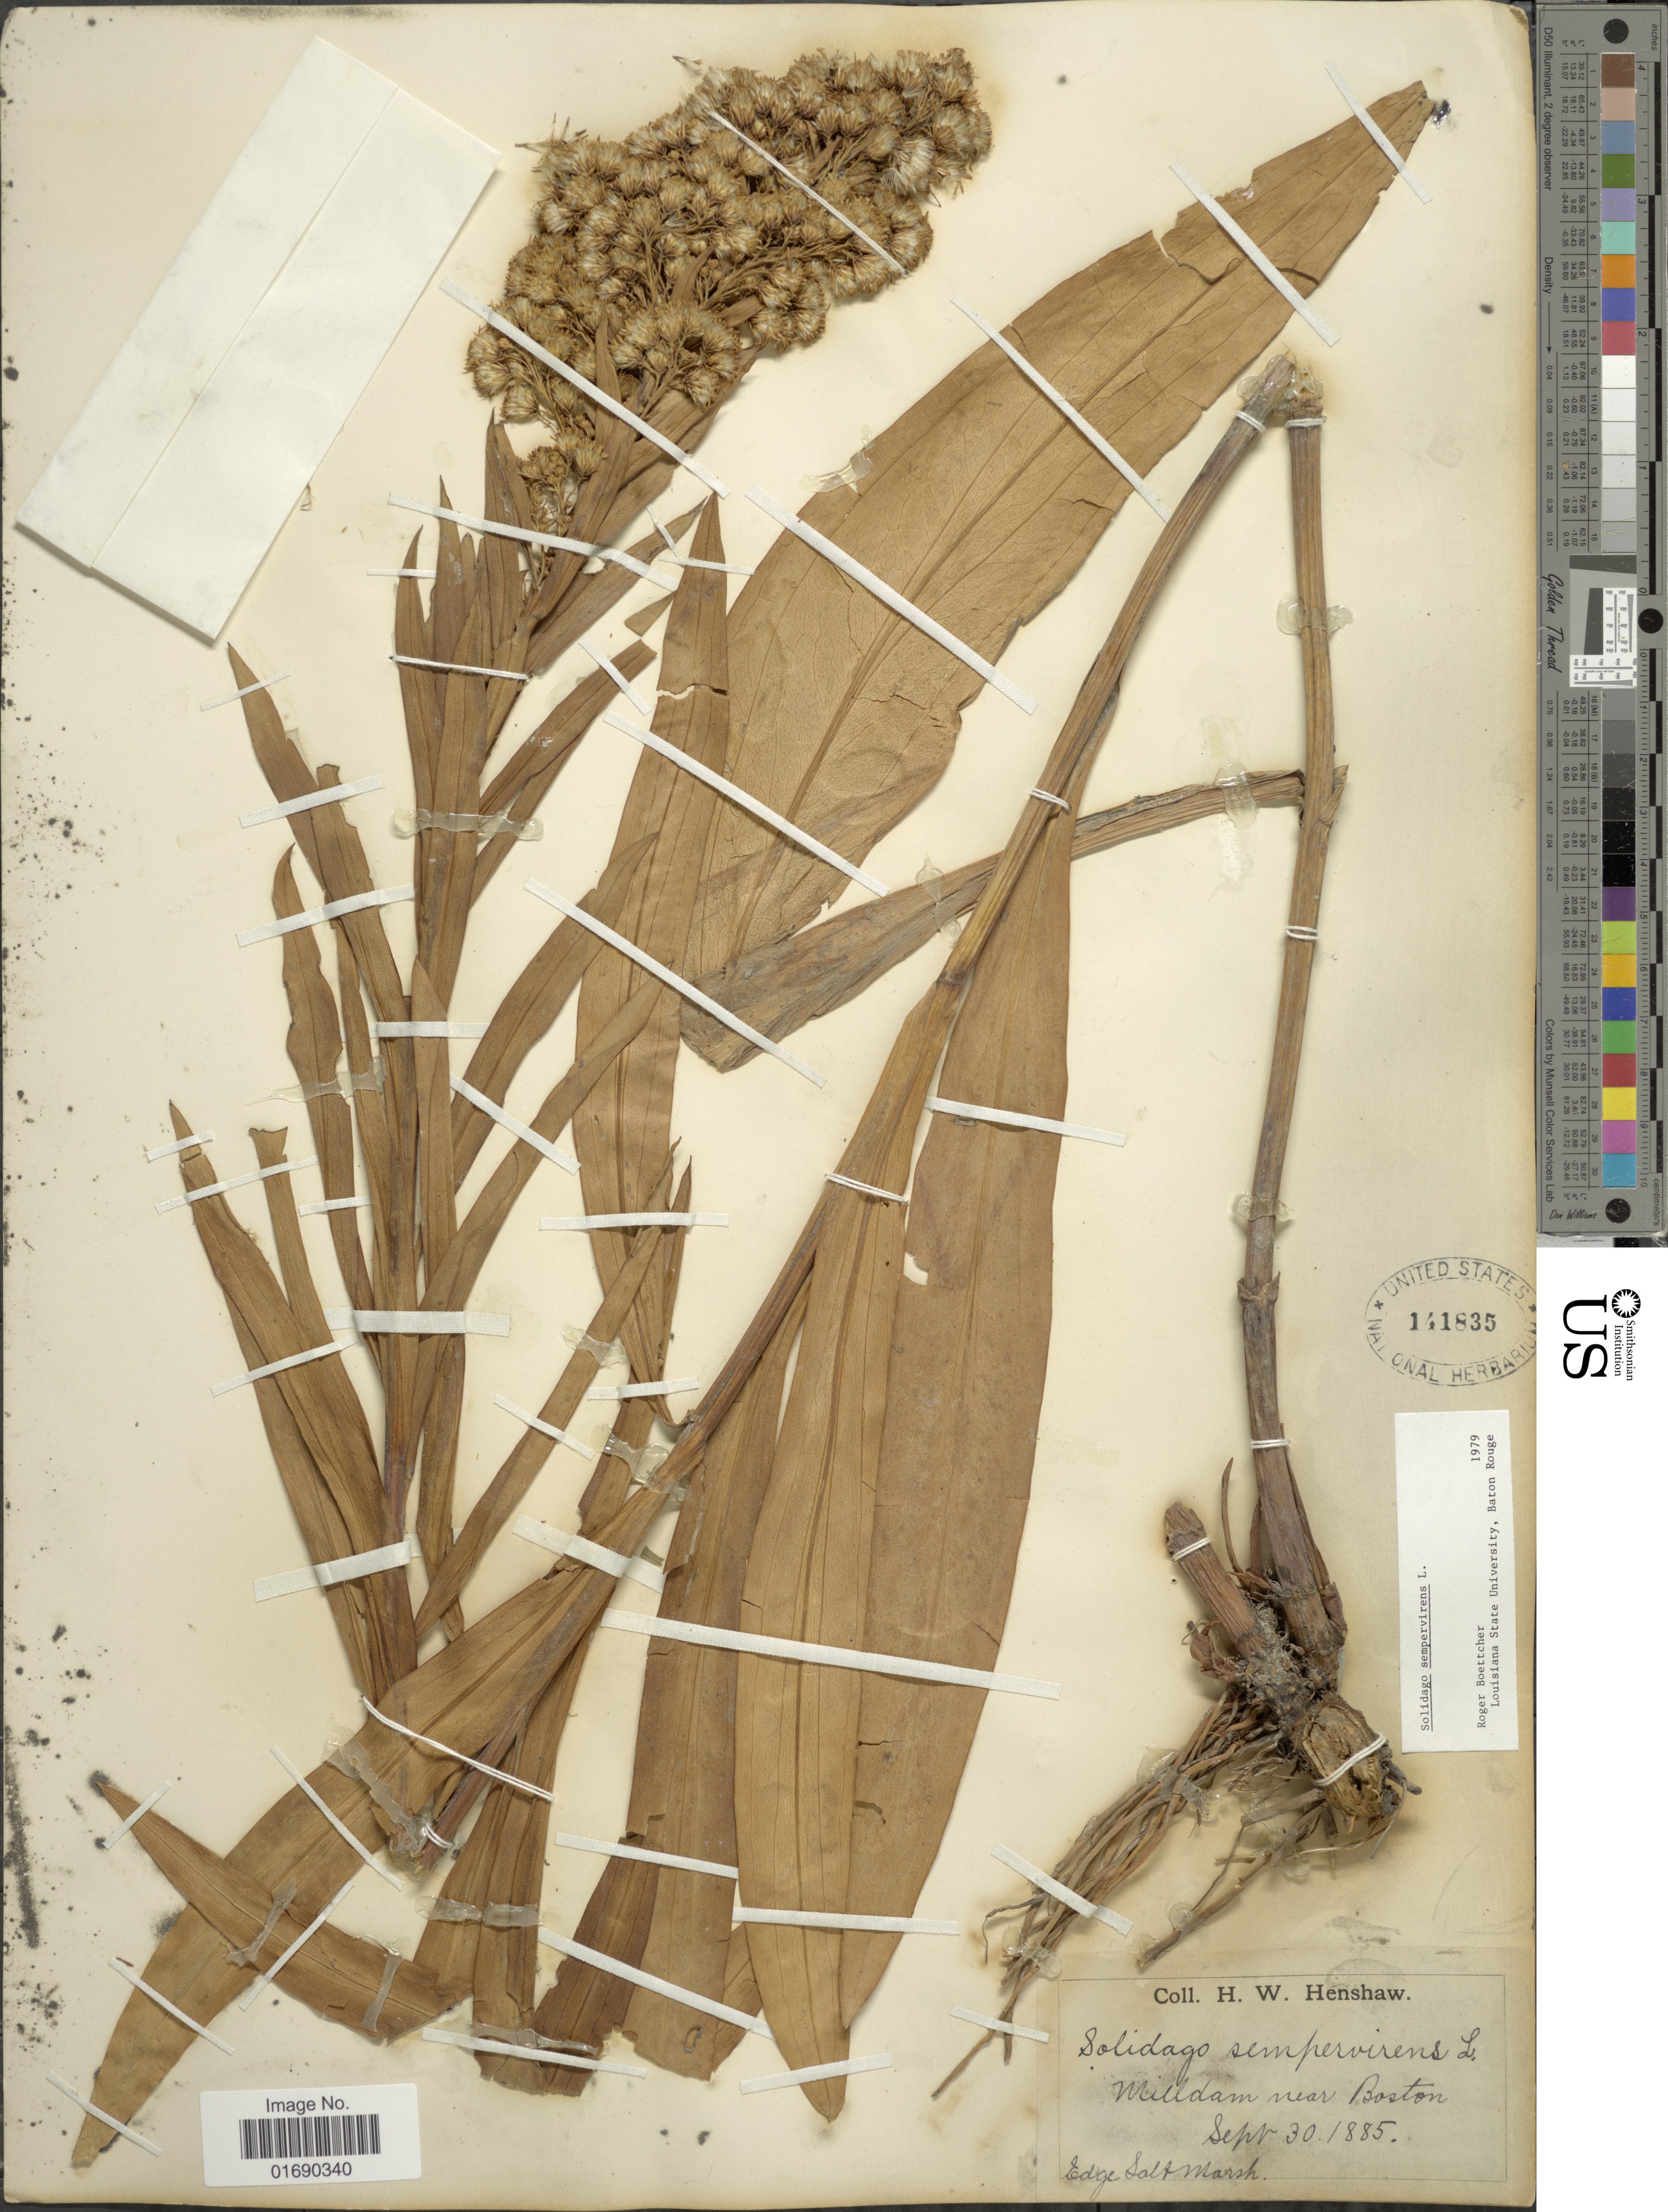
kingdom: Plantae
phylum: Tracheophyta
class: Magnoliopsida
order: Asterales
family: Asteraceae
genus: Solidago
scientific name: Solidago sempervirens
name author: L.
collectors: H. Henshaw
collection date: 1885-09-30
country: United States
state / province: Massachusetts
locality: Milldam near Boston, Edge Salt Mont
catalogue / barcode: US 141835